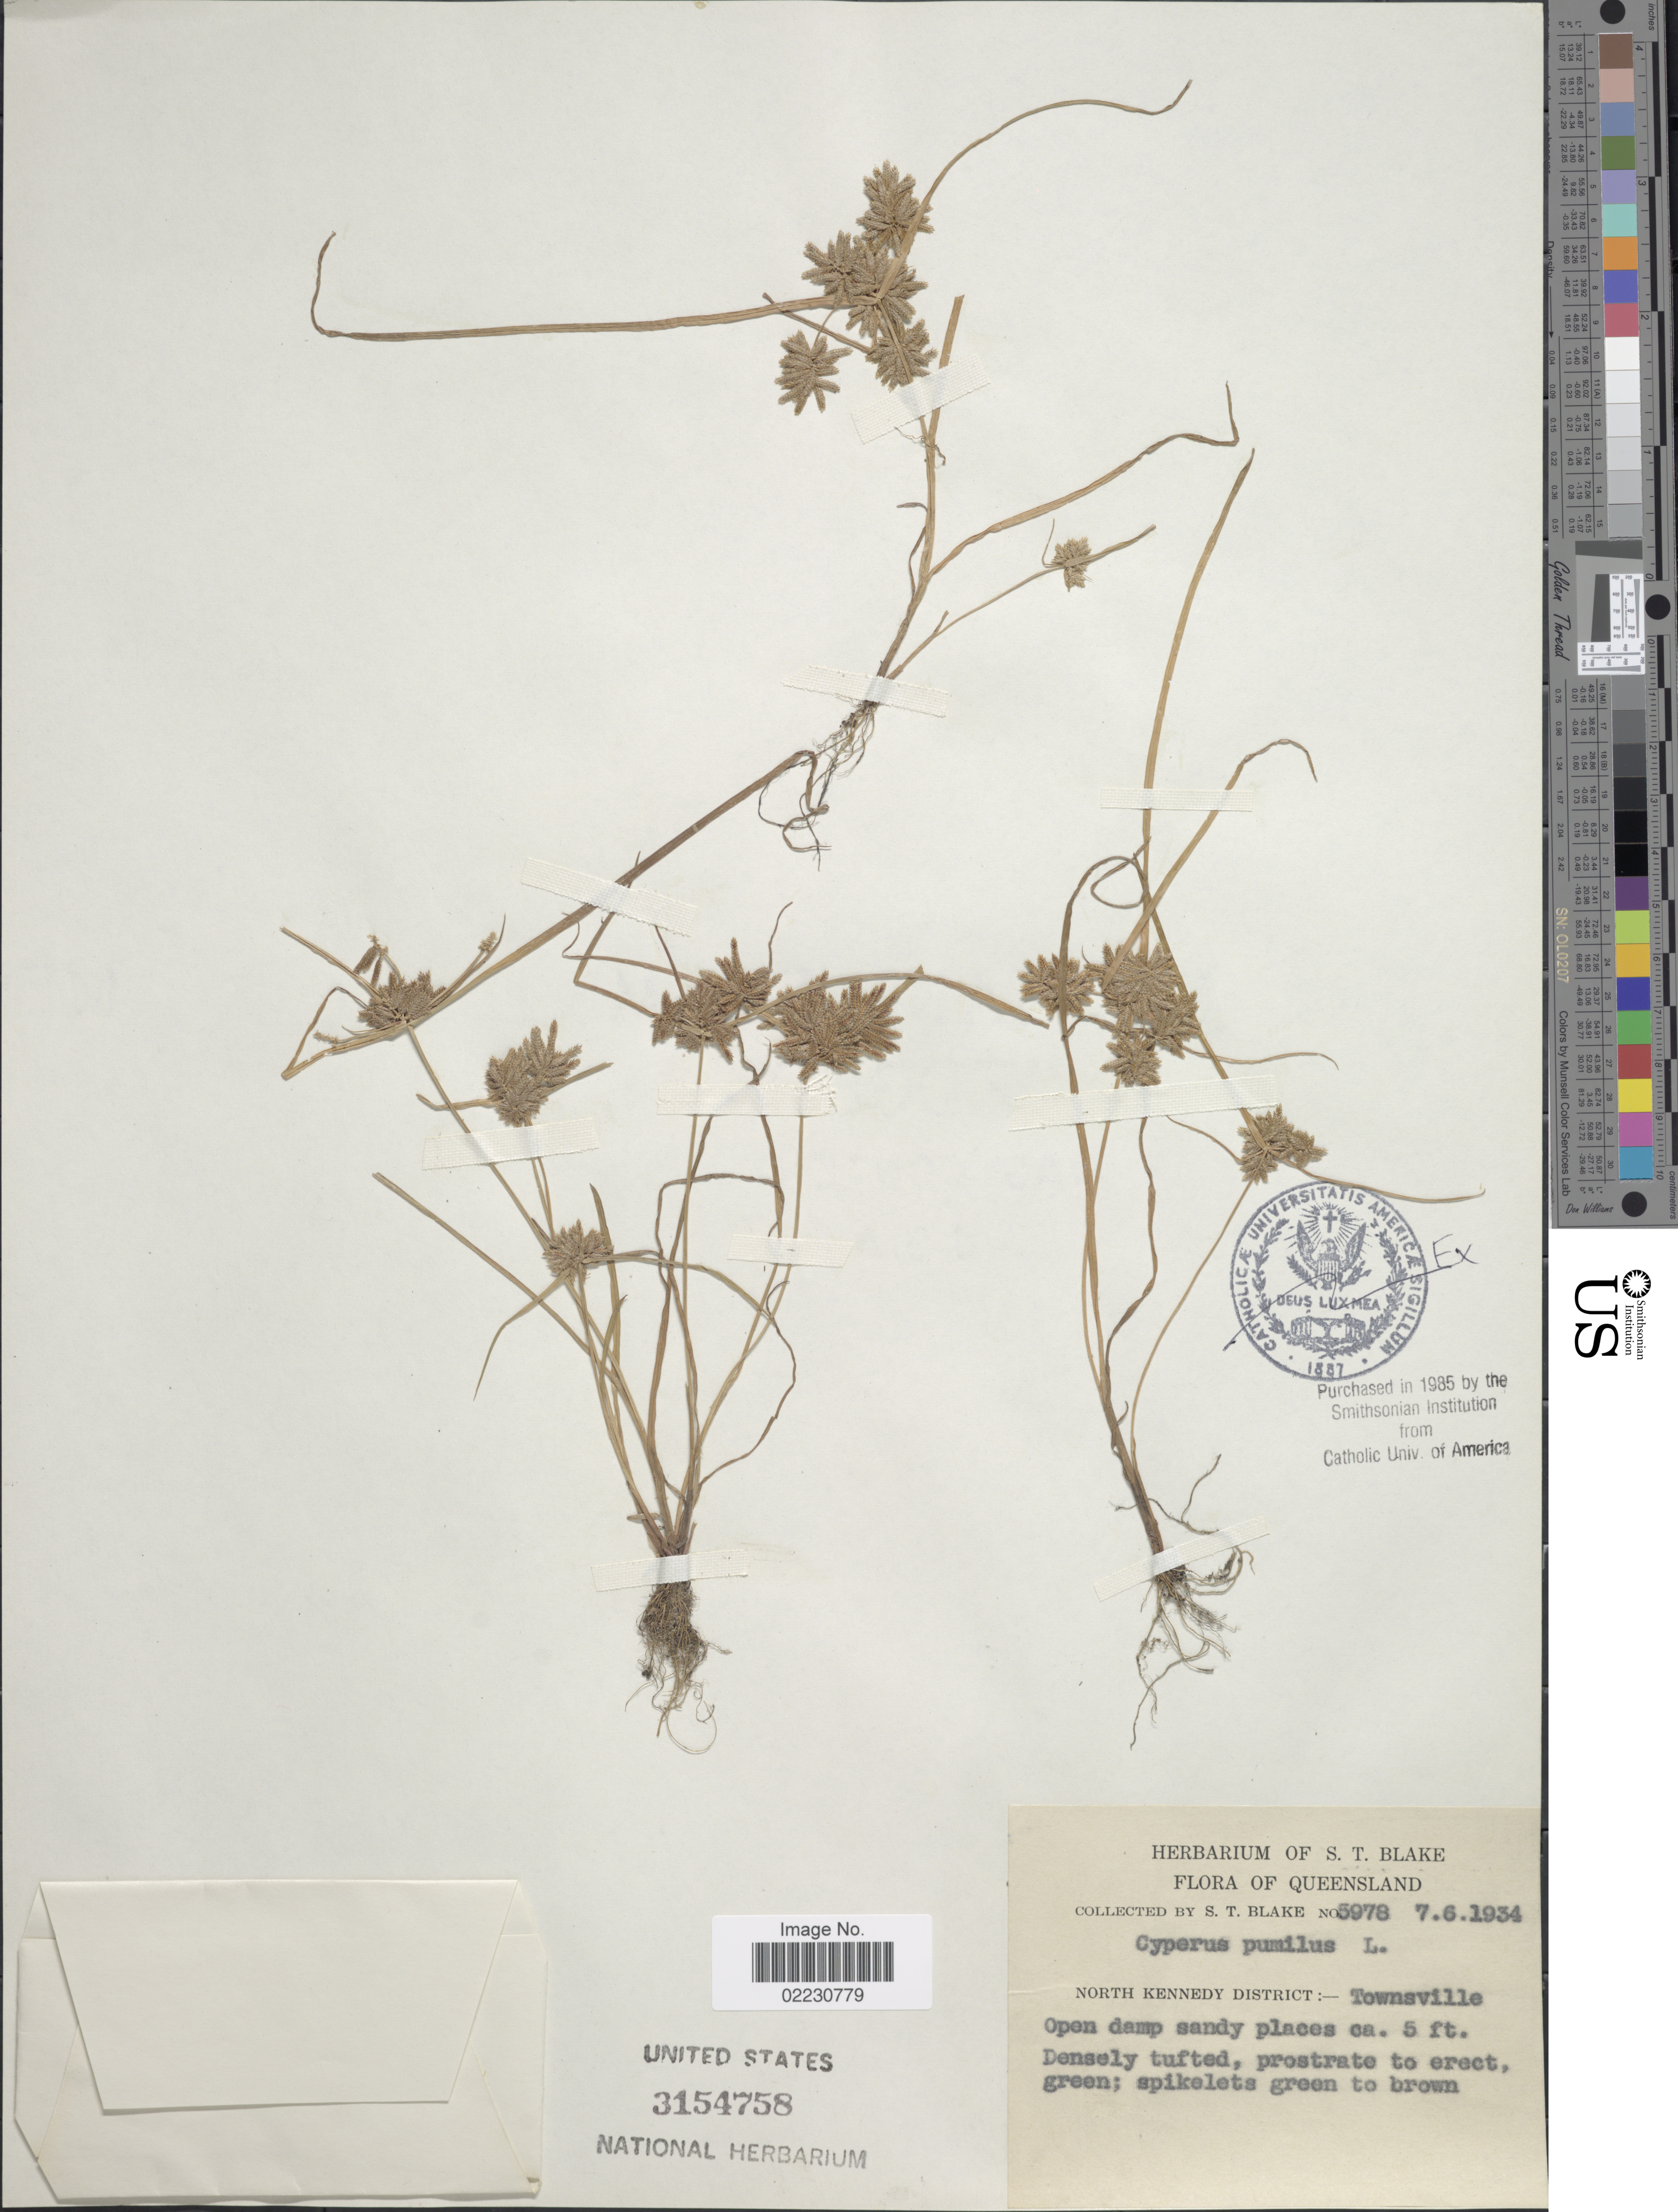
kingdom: Plantae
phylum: Tracheophyta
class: Liliopsida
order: Poales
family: Cyperaceae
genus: Cyperus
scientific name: Cyperus pumilus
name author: L.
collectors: S. T. Blake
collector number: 5978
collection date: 1934-06-07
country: Australia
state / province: Queensland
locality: North Kennedy District, Townsville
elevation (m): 2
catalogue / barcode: US 3154758